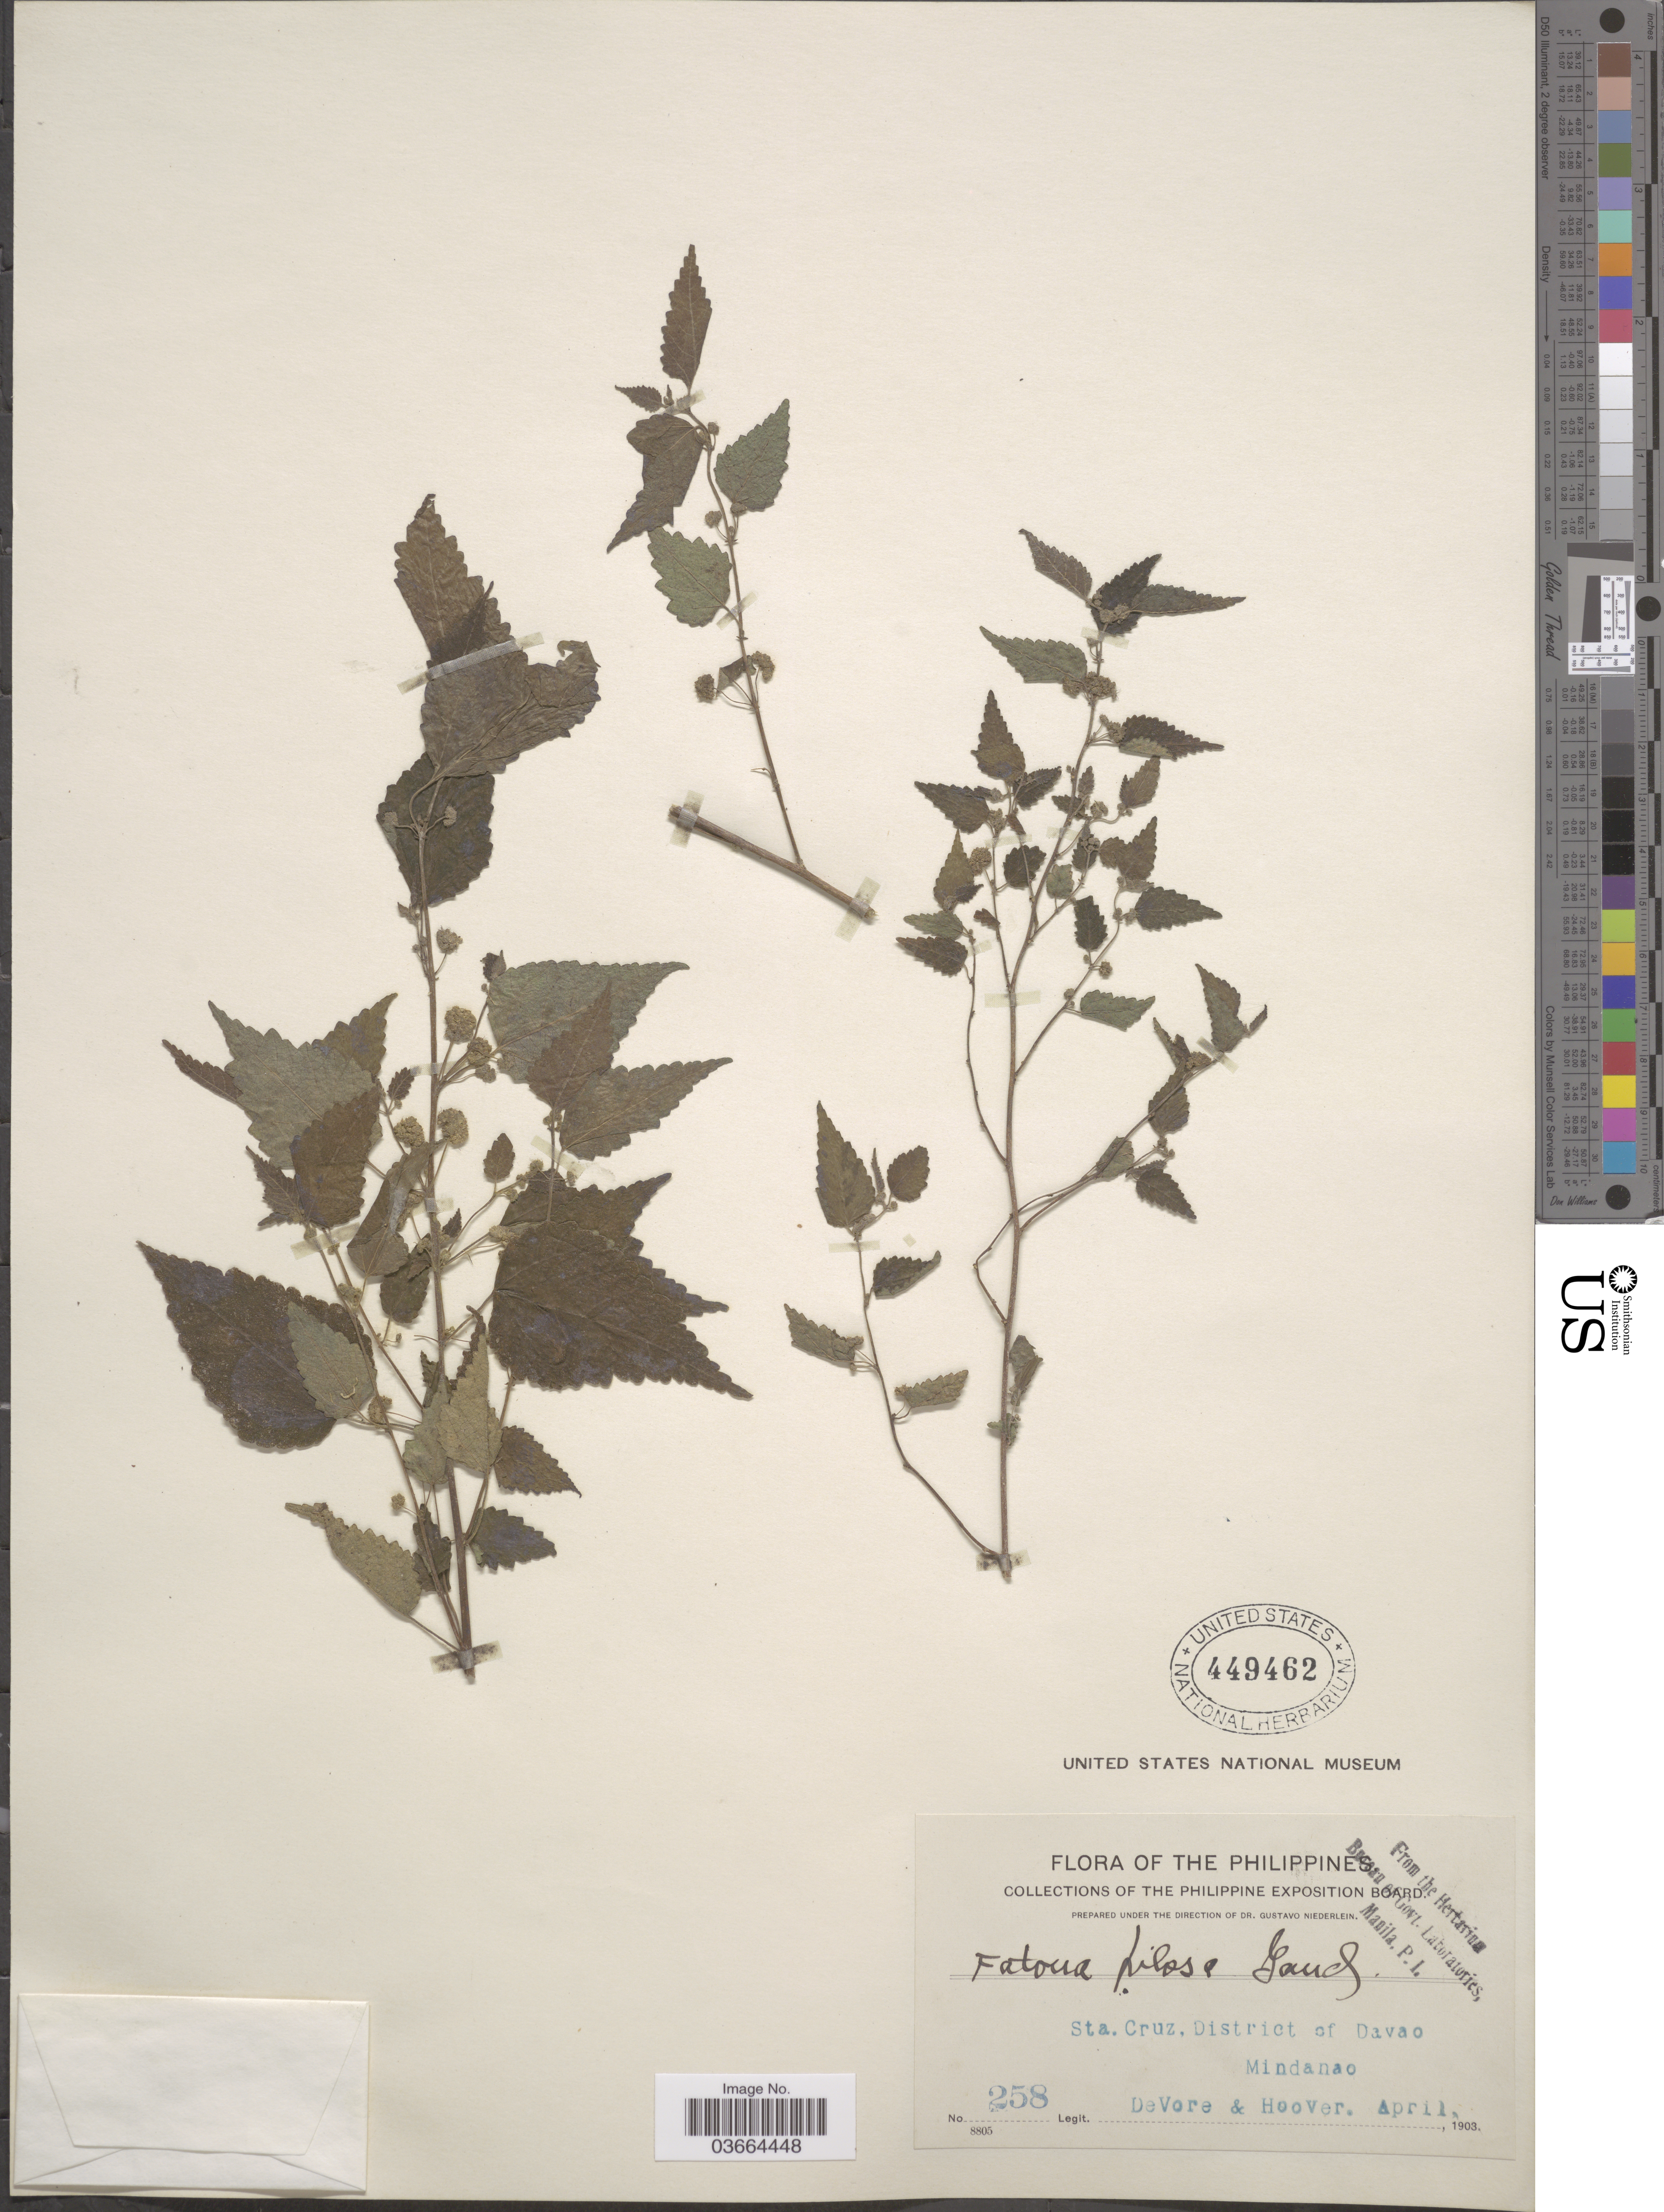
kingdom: Plantae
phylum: Tracheophyta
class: Magnoliopsida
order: Rosales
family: Moraceae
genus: Fatoua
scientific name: Fatoua pilosa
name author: Gaudich.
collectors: B. F. DeVore & -- Hoover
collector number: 258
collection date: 1903-04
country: Philippines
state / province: Davao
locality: Sta. Cruz. District of Davao, Mindanao.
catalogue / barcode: US 449462